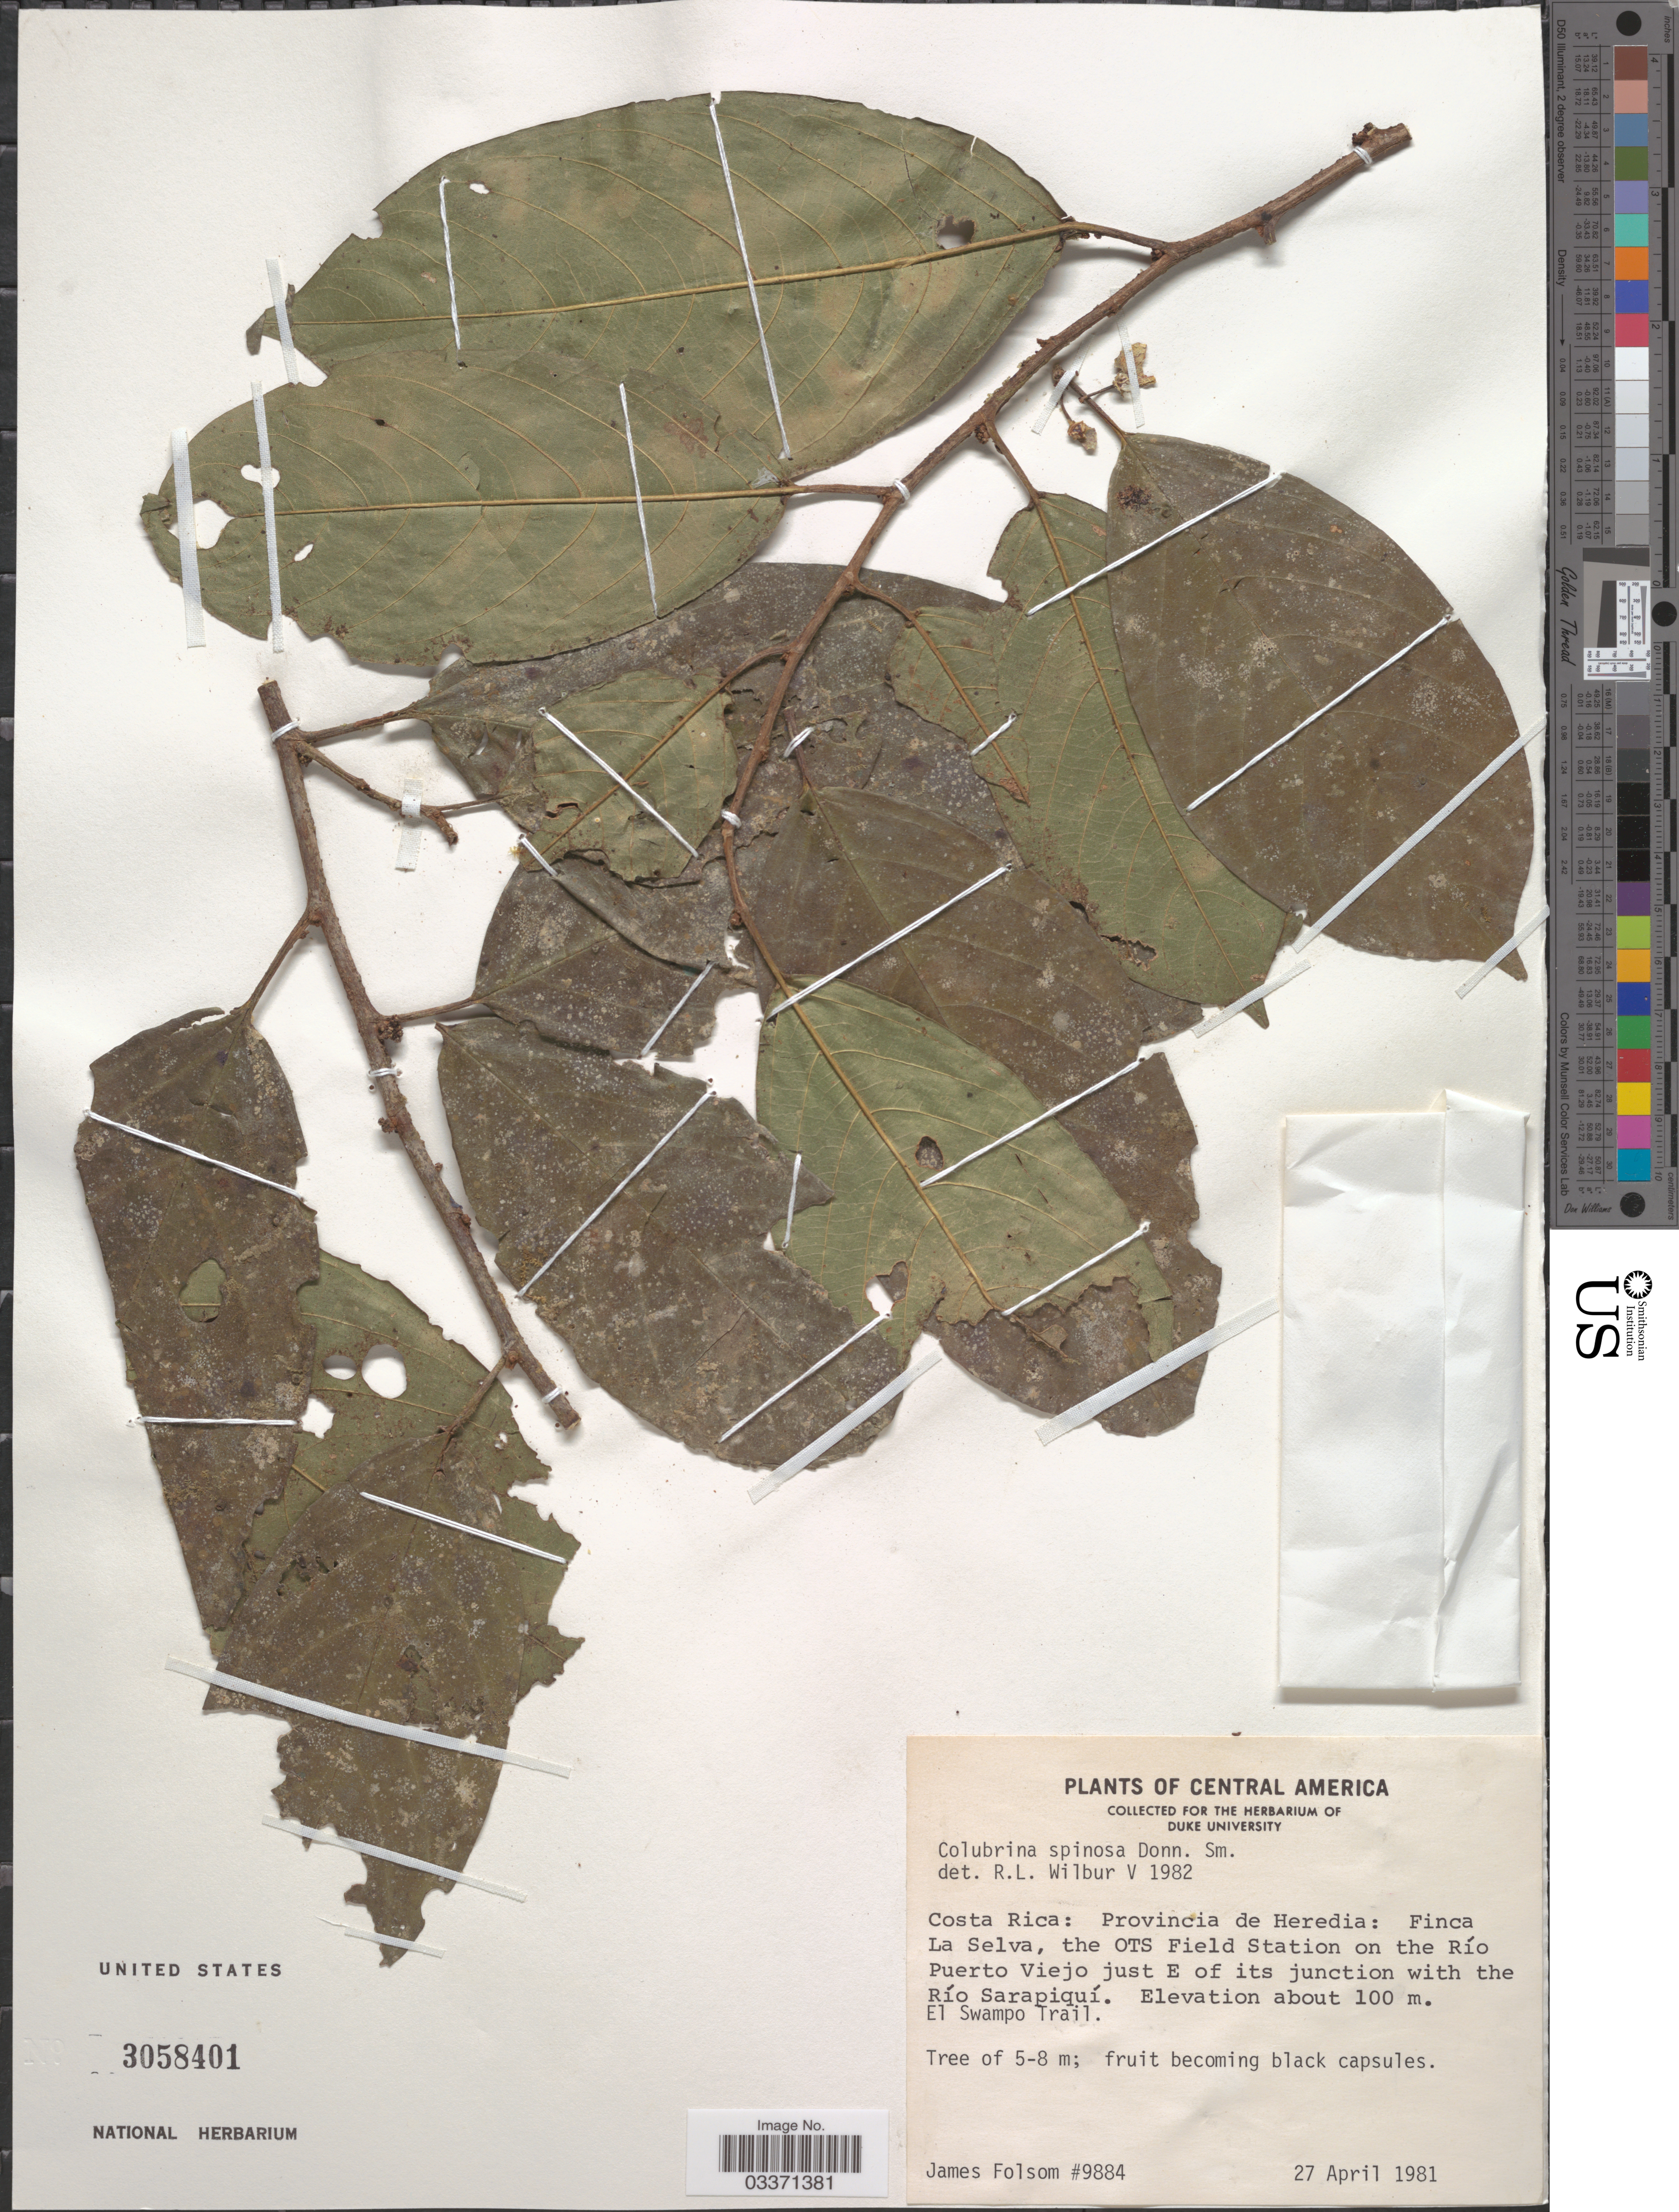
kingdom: Plantae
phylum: Tracheophyta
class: Magnoliopsida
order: Rosales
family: Rhamnaceae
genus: Colubrina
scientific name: Colubrina spinosa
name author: Donn. Sm.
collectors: J. P. Folsom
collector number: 984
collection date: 1981-04-27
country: Costa Rica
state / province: Heredia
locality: Finca La Selva, the OTS Field Station on the Río Puerto Viejo just E of its junction with the Río Sarapiquí. El Swampo Trail.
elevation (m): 100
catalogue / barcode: US 3058401